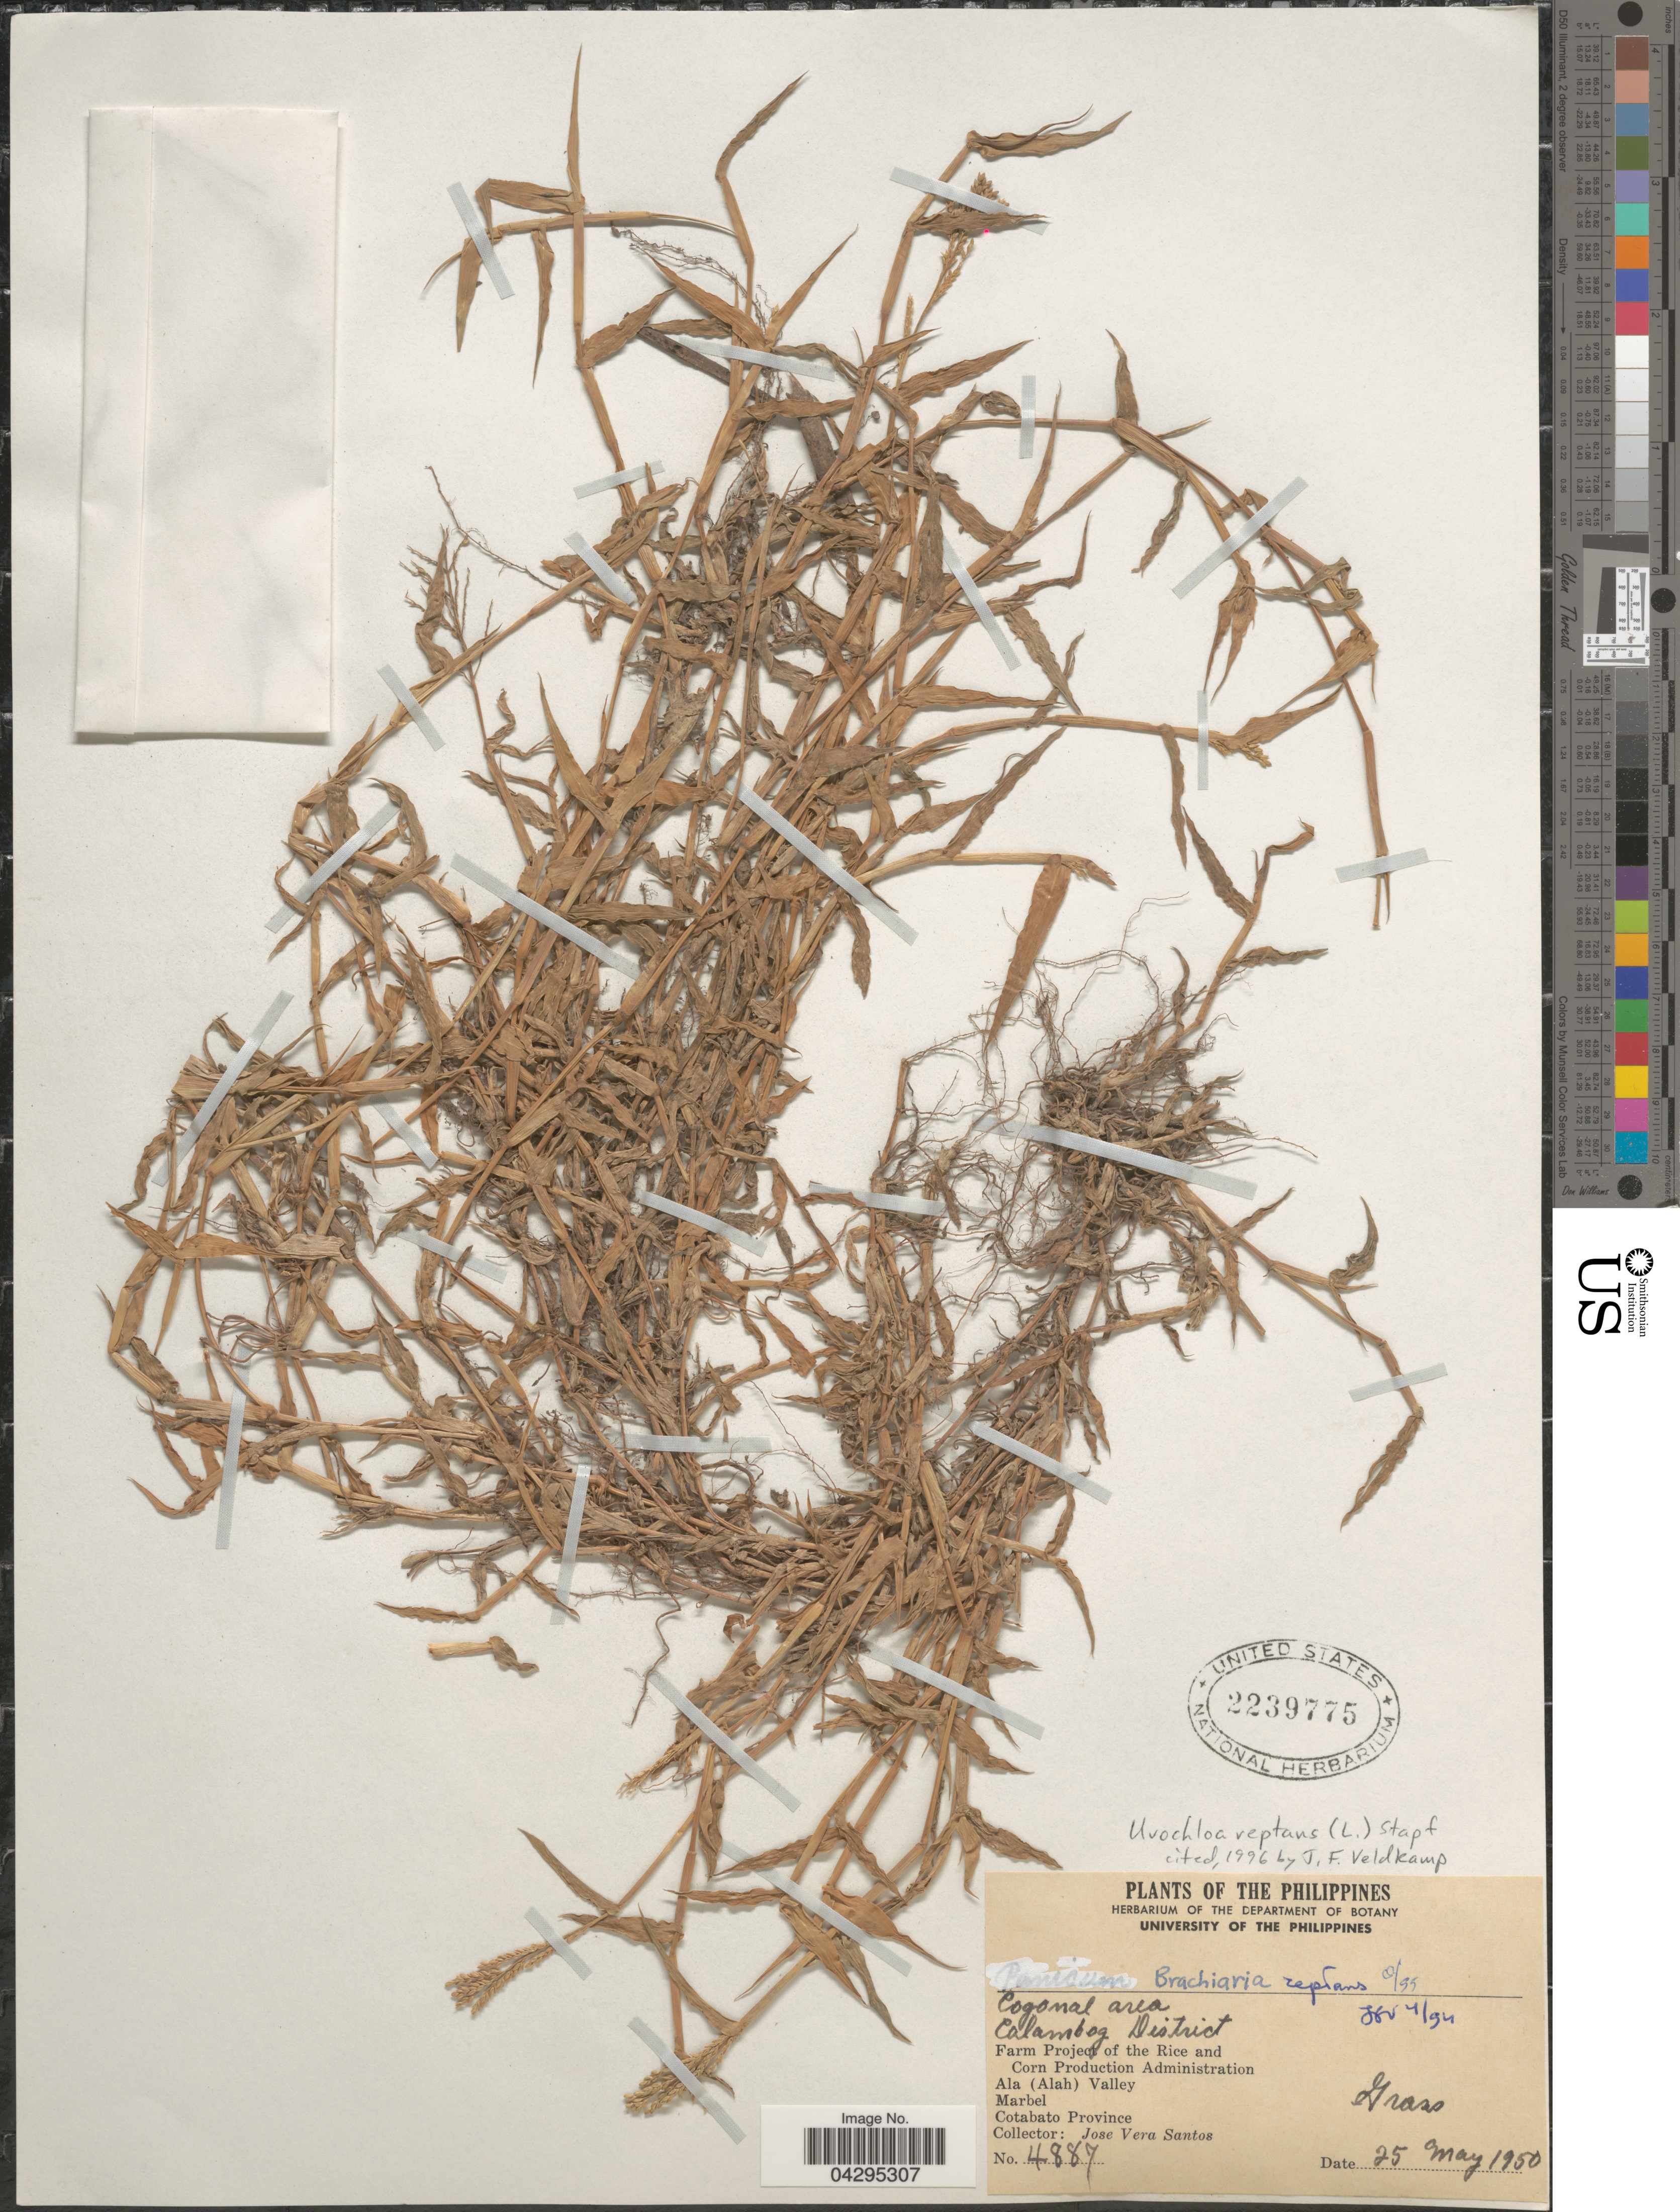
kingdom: Plantae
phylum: Tracheophyta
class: Liliopsida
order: Poales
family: Poaceae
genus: Urochloa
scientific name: Urochloa reptans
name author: (L.) Stapf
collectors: J. Santos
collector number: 4887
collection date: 1950-05-25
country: Philippines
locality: Cogonal area. Calambog District. Ala (Alah) Valley. Marbel. Cotabato Province.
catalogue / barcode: US 2239775